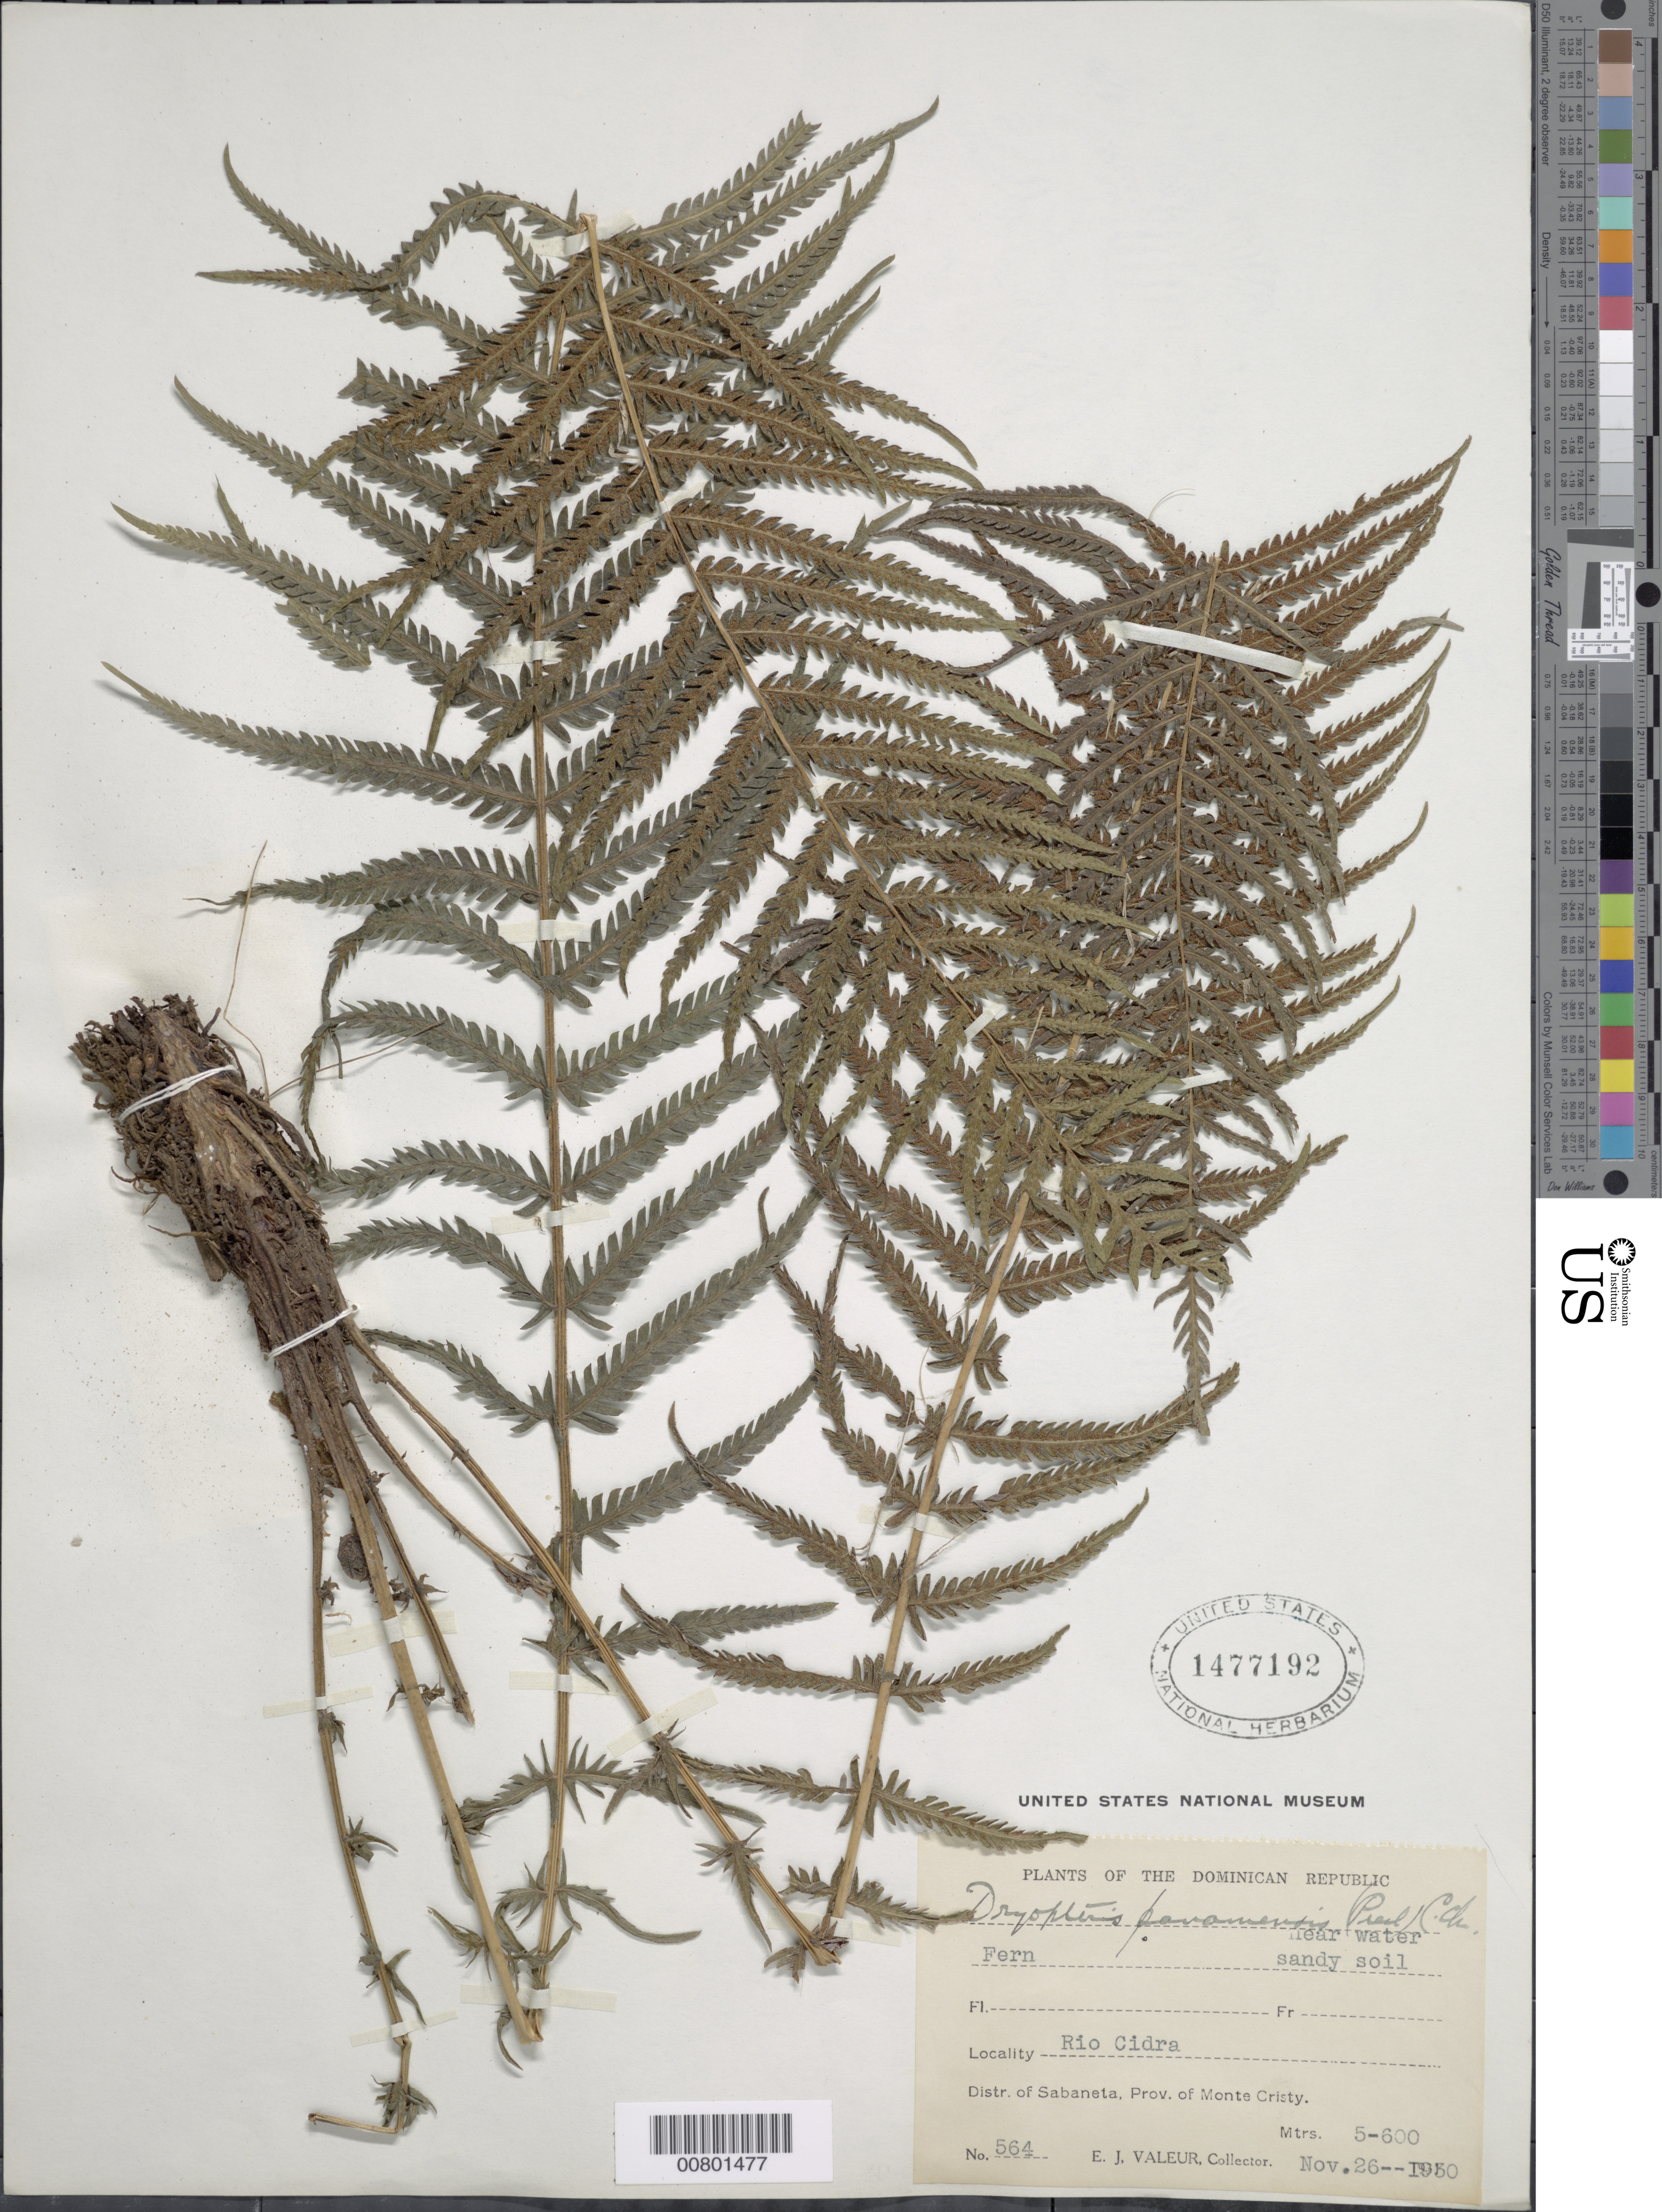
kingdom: Plantae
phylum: Tracheophyta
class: Polypodiopsida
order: Polypodiales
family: Thelypteridaceae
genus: Amauropelta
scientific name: Amauropelta resinifera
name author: (Desv.) Pic. Serm.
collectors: E. Valeur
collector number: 564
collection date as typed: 26 Nov 1930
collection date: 1930-11-26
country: Dominican Republic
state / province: Monseñor Nouel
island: Hispaniola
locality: Dist. Sabaneta, Rio Cidra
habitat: Sandy soil, near water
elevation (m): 500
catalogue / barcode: US 1477192